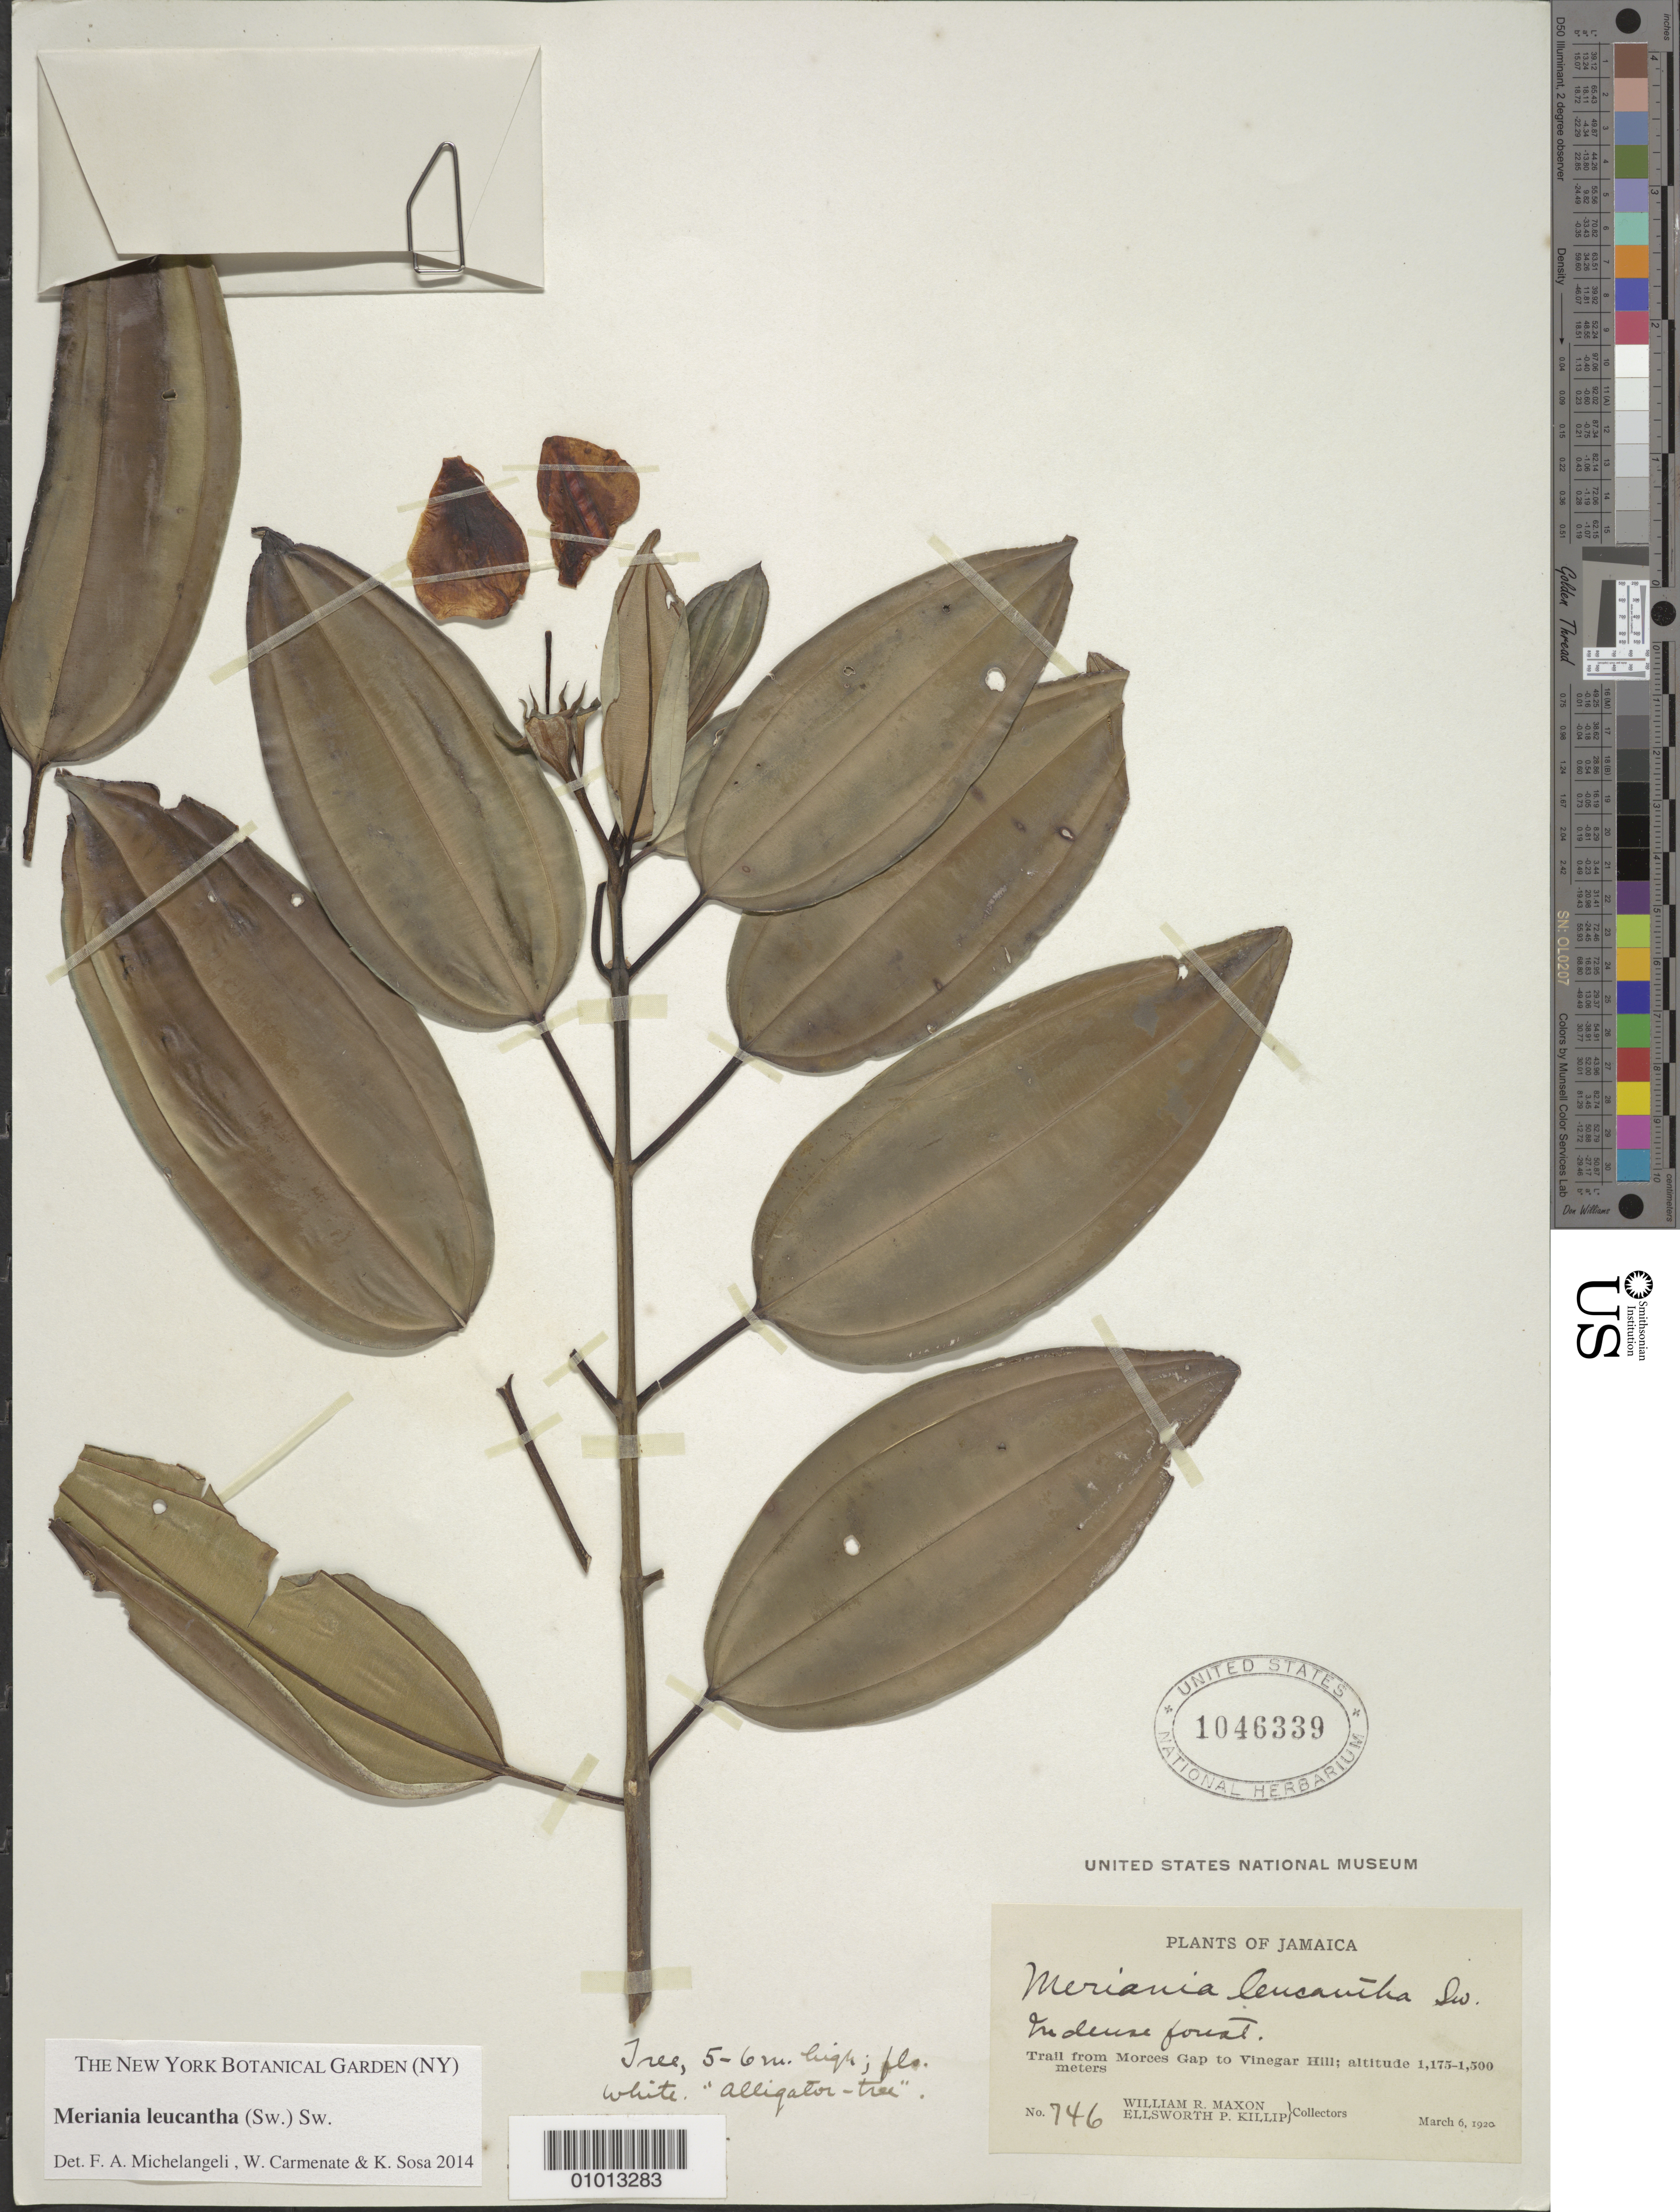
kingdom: Plantae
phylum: Tracheophyta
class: Magnoliopsida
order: Myrtales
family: Melastomataceae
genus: Meriania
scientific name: Meriania leucantha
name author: Sw.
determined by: Michelangeli, F. A.; Carmenate, W.; Sosa, K.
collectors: W. R. Maxon & E. P. Killip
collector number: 746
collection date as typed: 06 Mar 1920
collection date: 1920-03-06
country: Jamaica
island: Jamaica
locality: Trail from Morces Gap to Vinegar Hill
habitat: In dense forest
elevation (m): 1175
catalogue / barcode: US 1046339